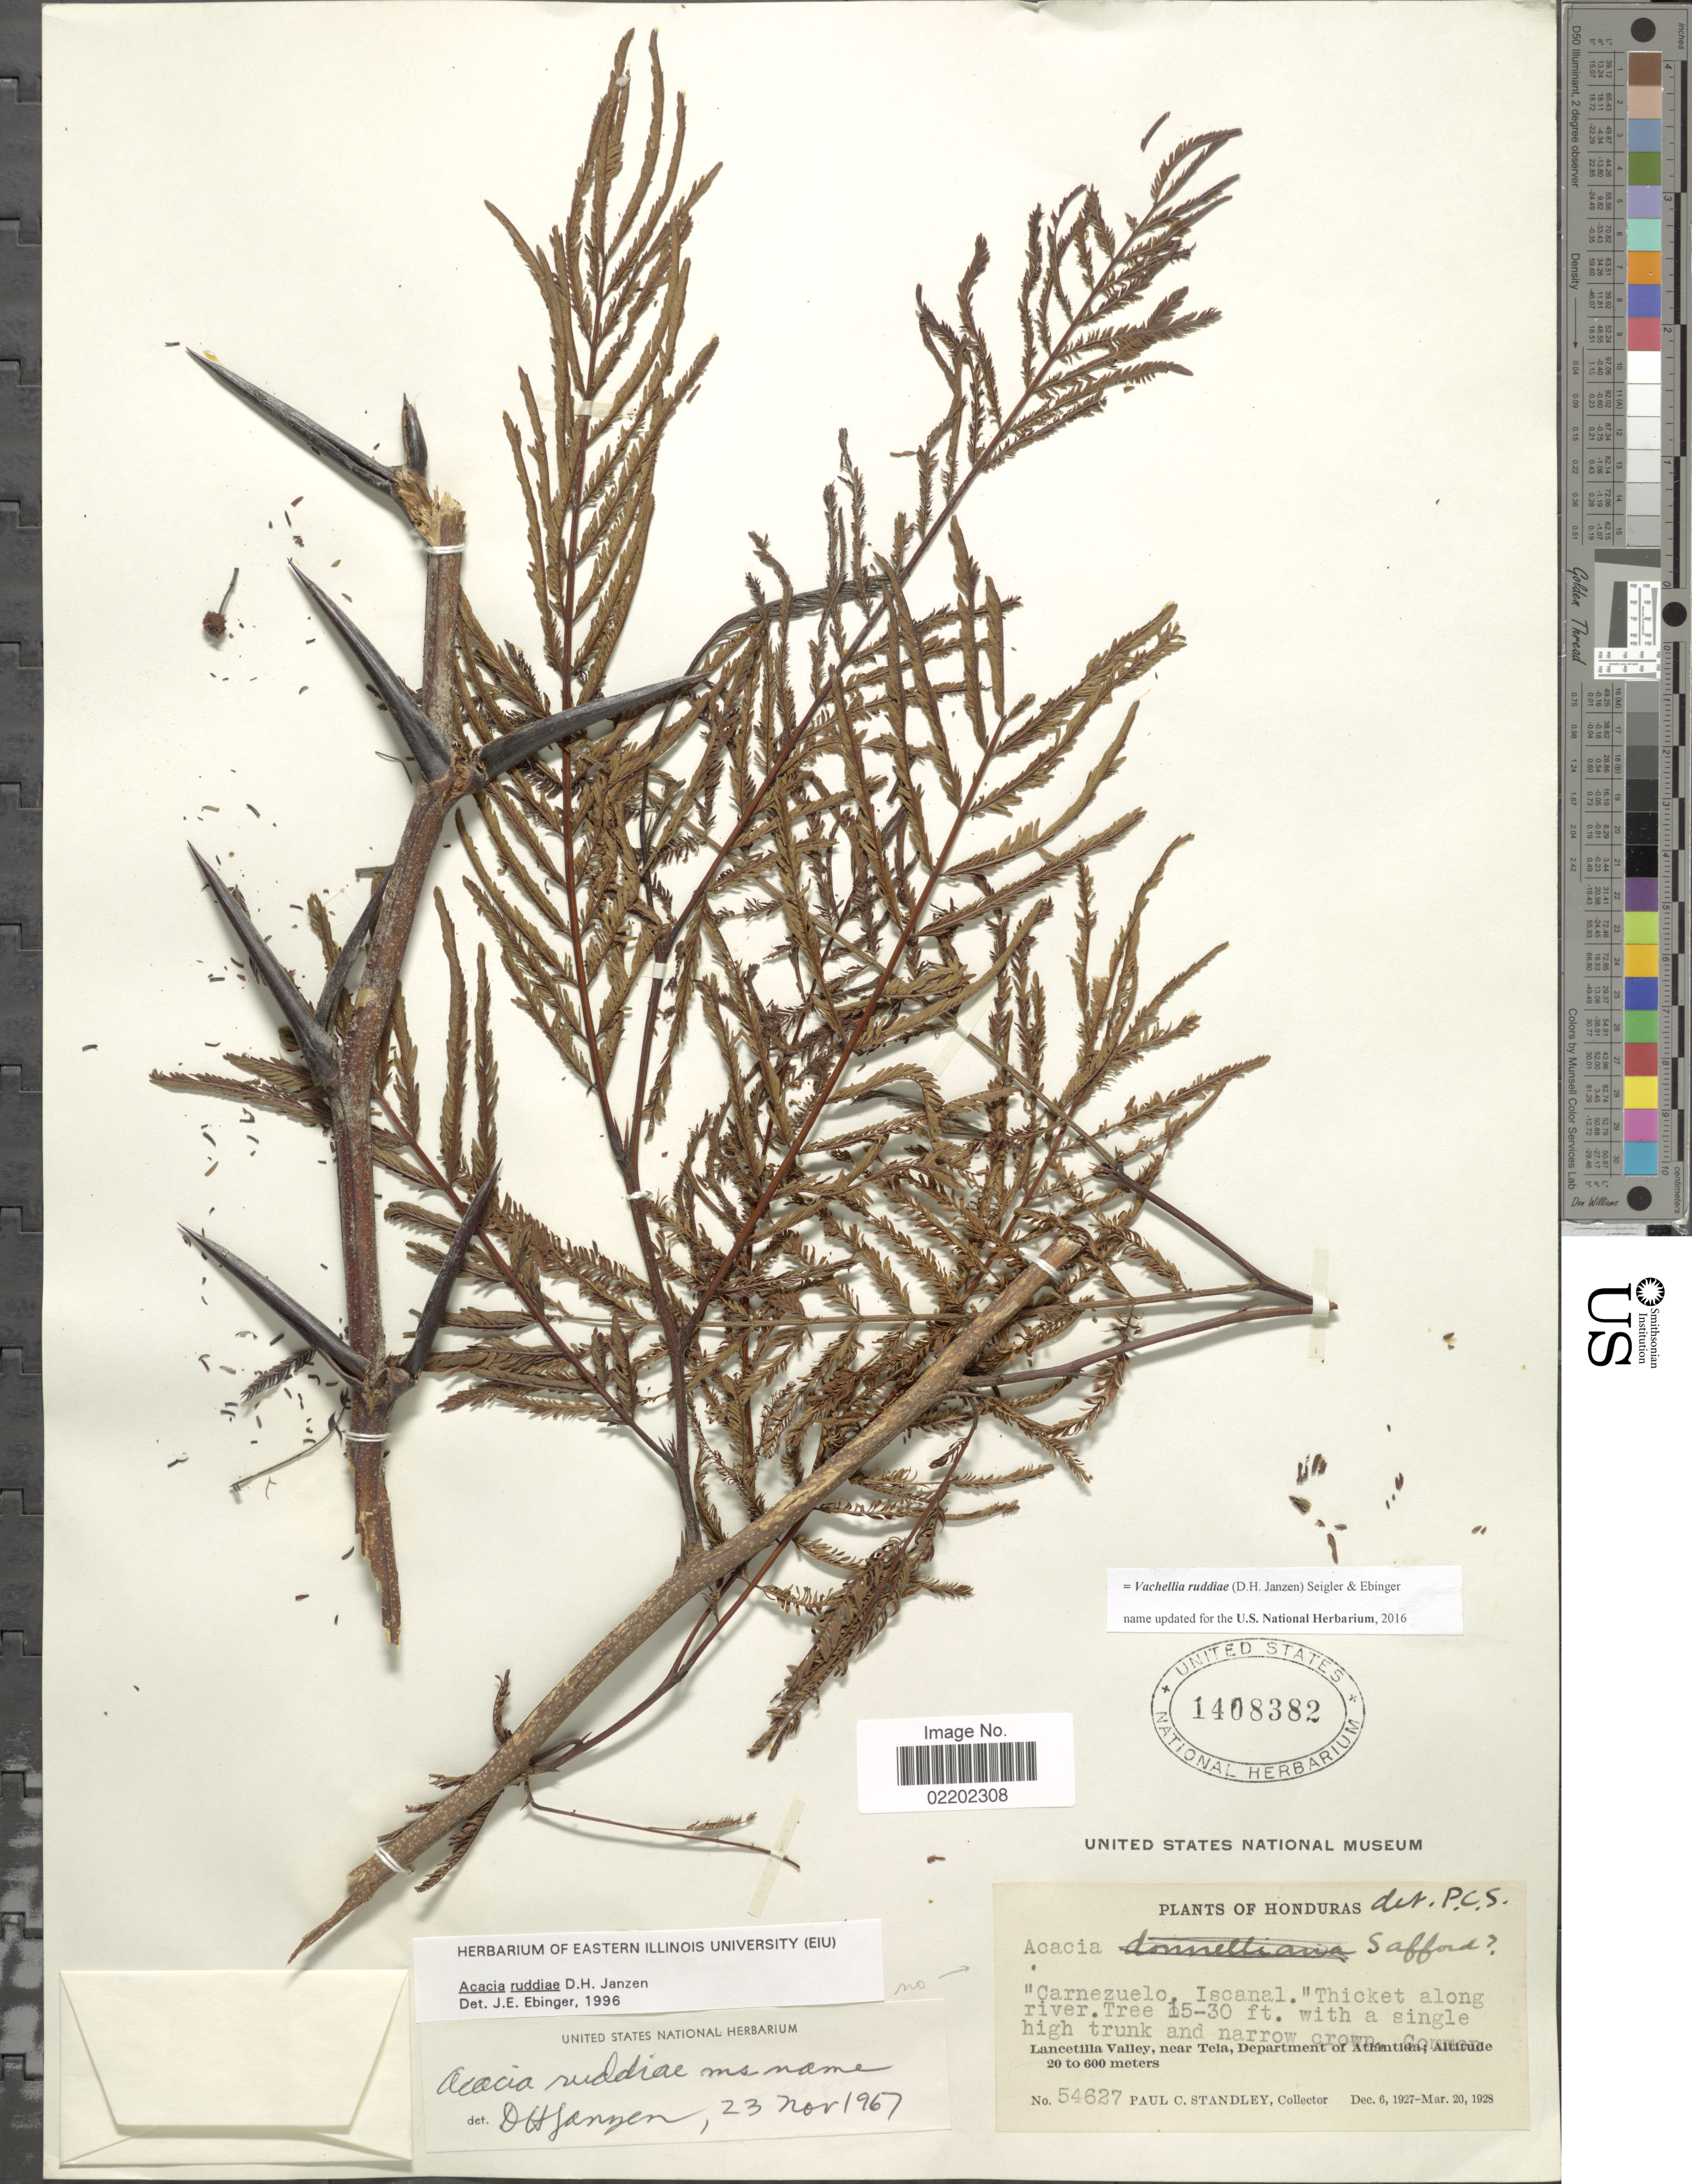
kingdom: Plantae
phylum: Tracheophyta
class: Magnoliopsida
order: Fabales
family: Fabaceae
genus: Vachellia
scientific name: Vachellia ruddiae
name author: (D.H. Janzen) Seigler & Ebinger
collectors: P. C. Standley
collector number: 54627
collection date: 1927-12-06/1928-03-20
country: Honduras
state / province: Atlántida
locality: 'Carnezuelo, Iscanal' Thicket along river, Lancetilla Valley, near Tela, Department of Atlántida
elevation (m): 20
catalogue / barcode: US 1408382